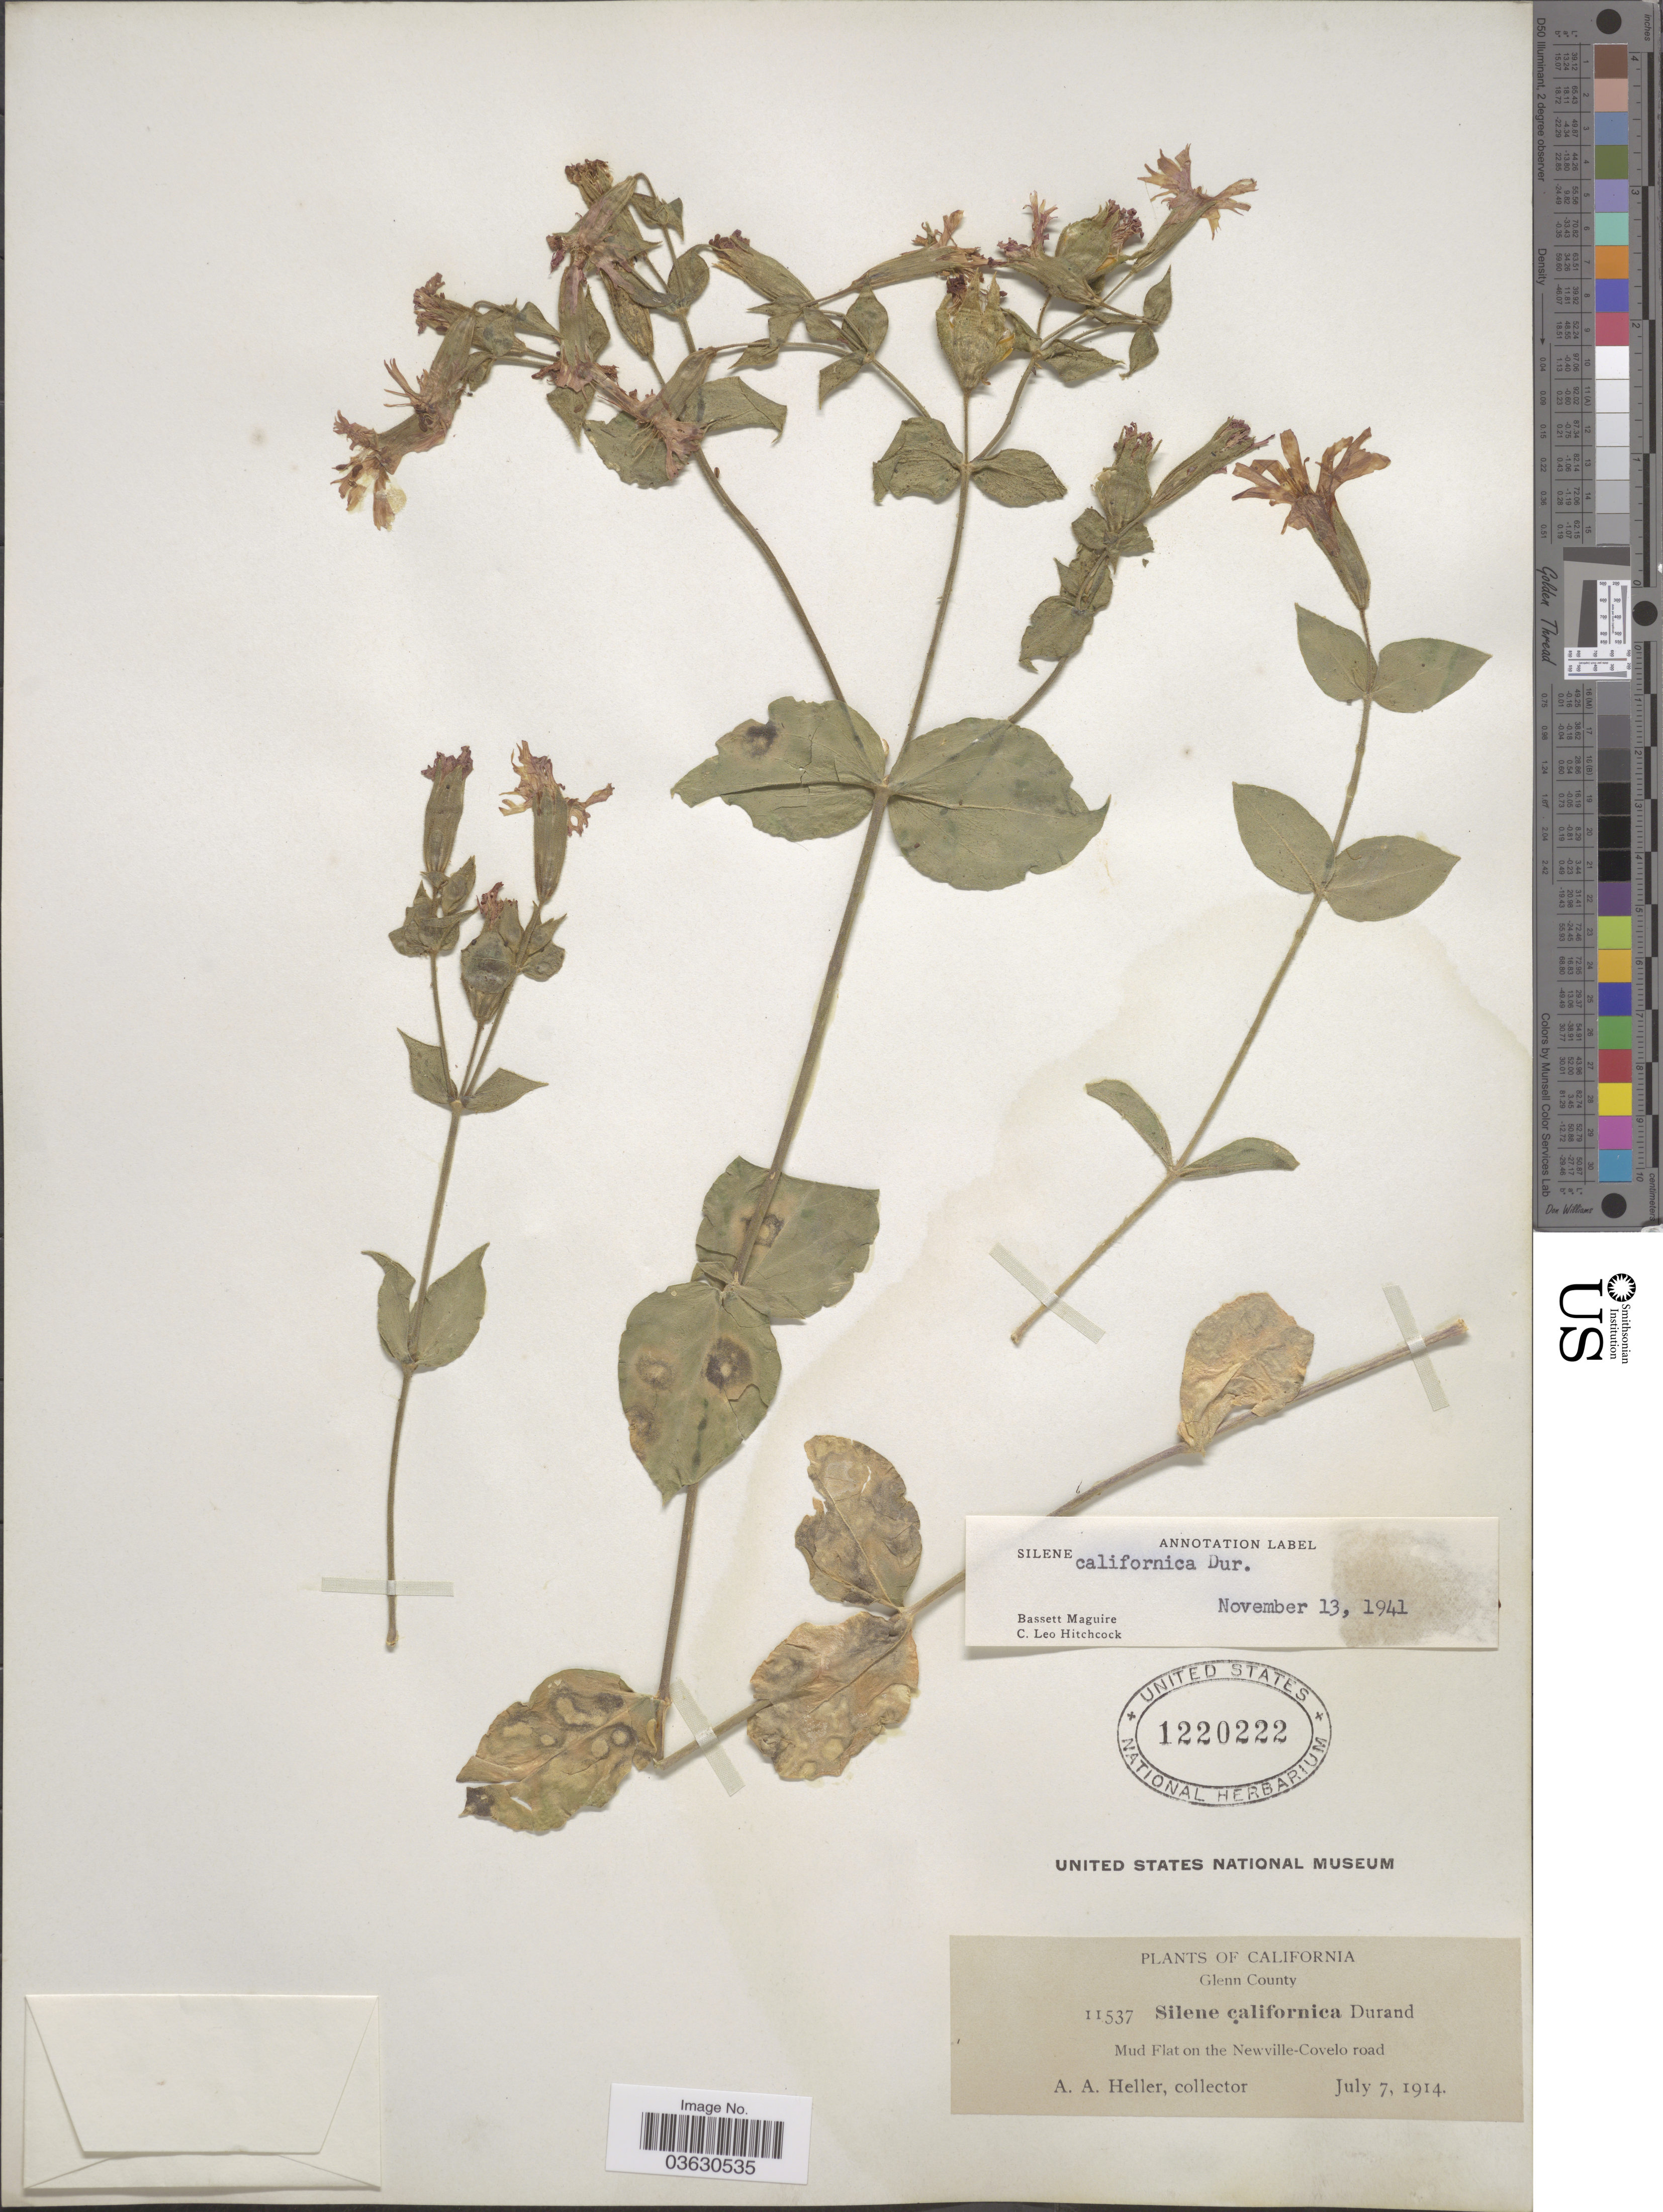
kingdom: Plantae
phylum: Tracheophyta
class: Magnoliopsida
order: Caryophyllales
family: Caryophyllaceae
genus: Silene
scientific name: Silene californica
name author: Durand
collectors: A. A. Heller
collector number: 11537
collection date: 1914-07-07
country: United States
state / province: California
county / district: Glenn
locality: Glenn County. Mud Flat on the Newville-Covelo road.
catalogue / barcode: US 1220222